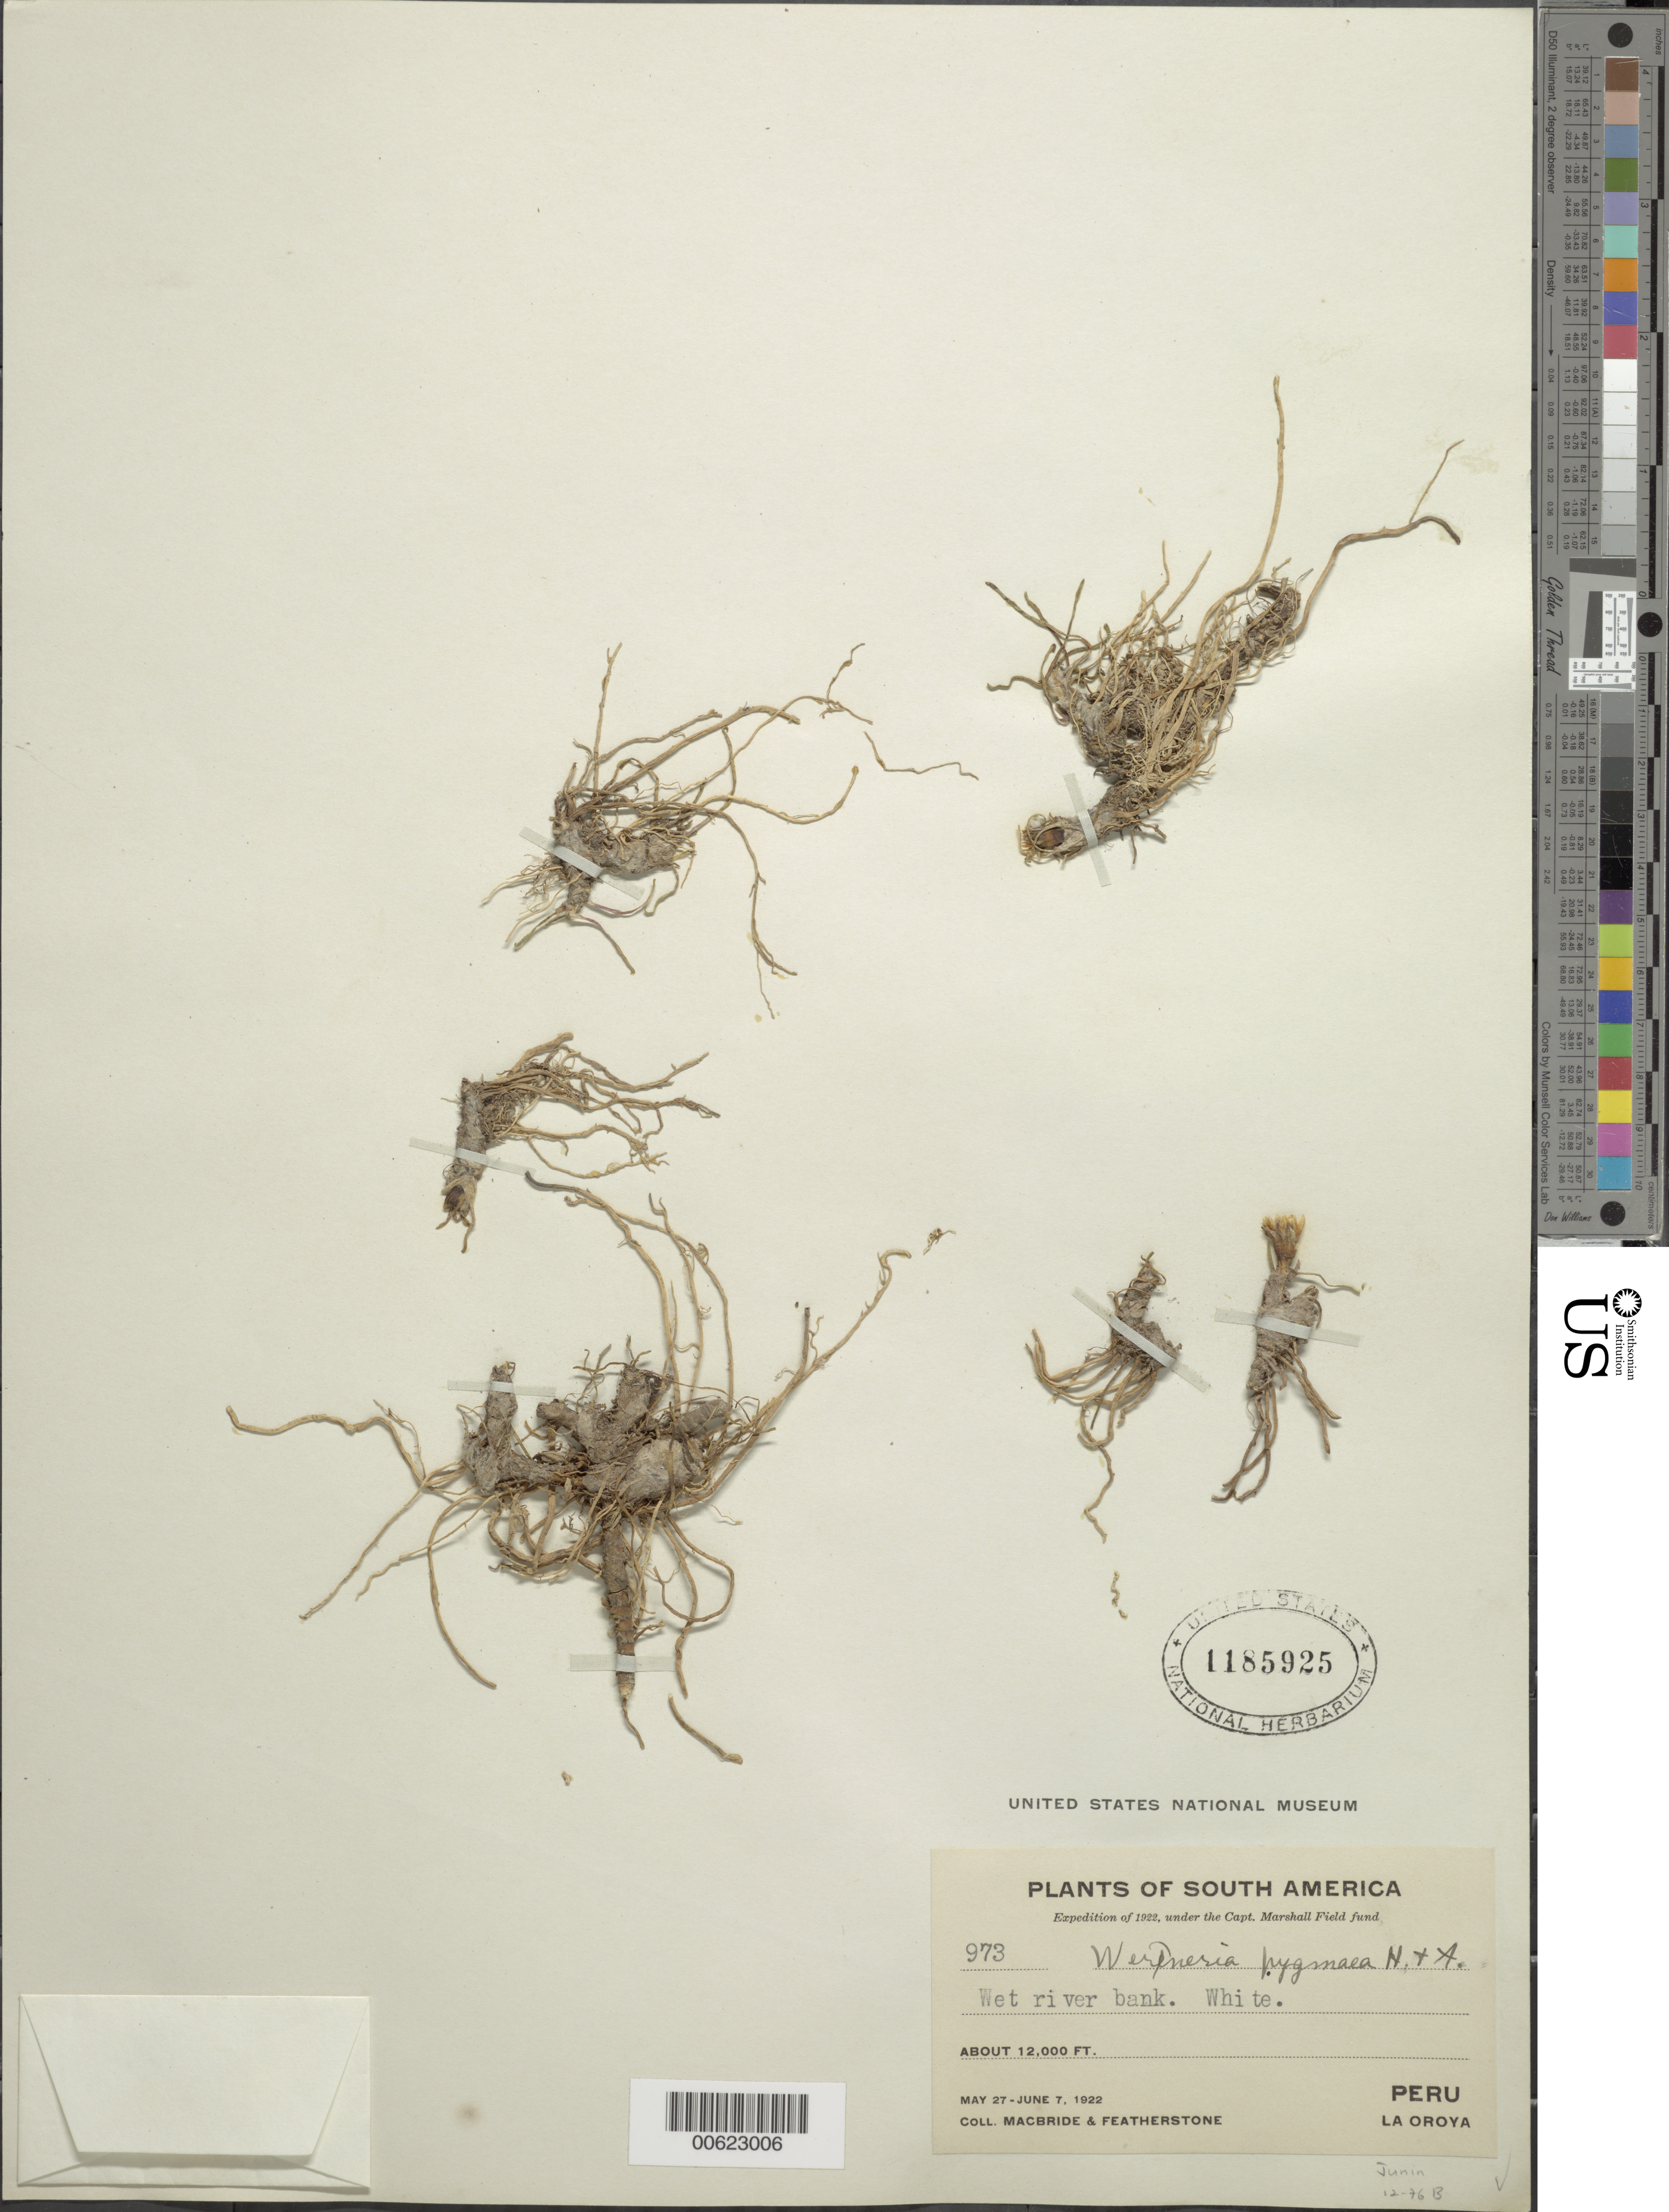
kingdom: Plantae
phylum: Tracheophyta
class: Magnoliopsida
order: Asterales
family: Asteraceae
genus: Werneria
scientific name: Werneria pygmaea complex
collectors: J. F. Macbride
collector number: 973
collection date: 1922-05-27/1922-06-07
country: Peru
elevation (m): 3658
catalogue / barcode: US 1185925